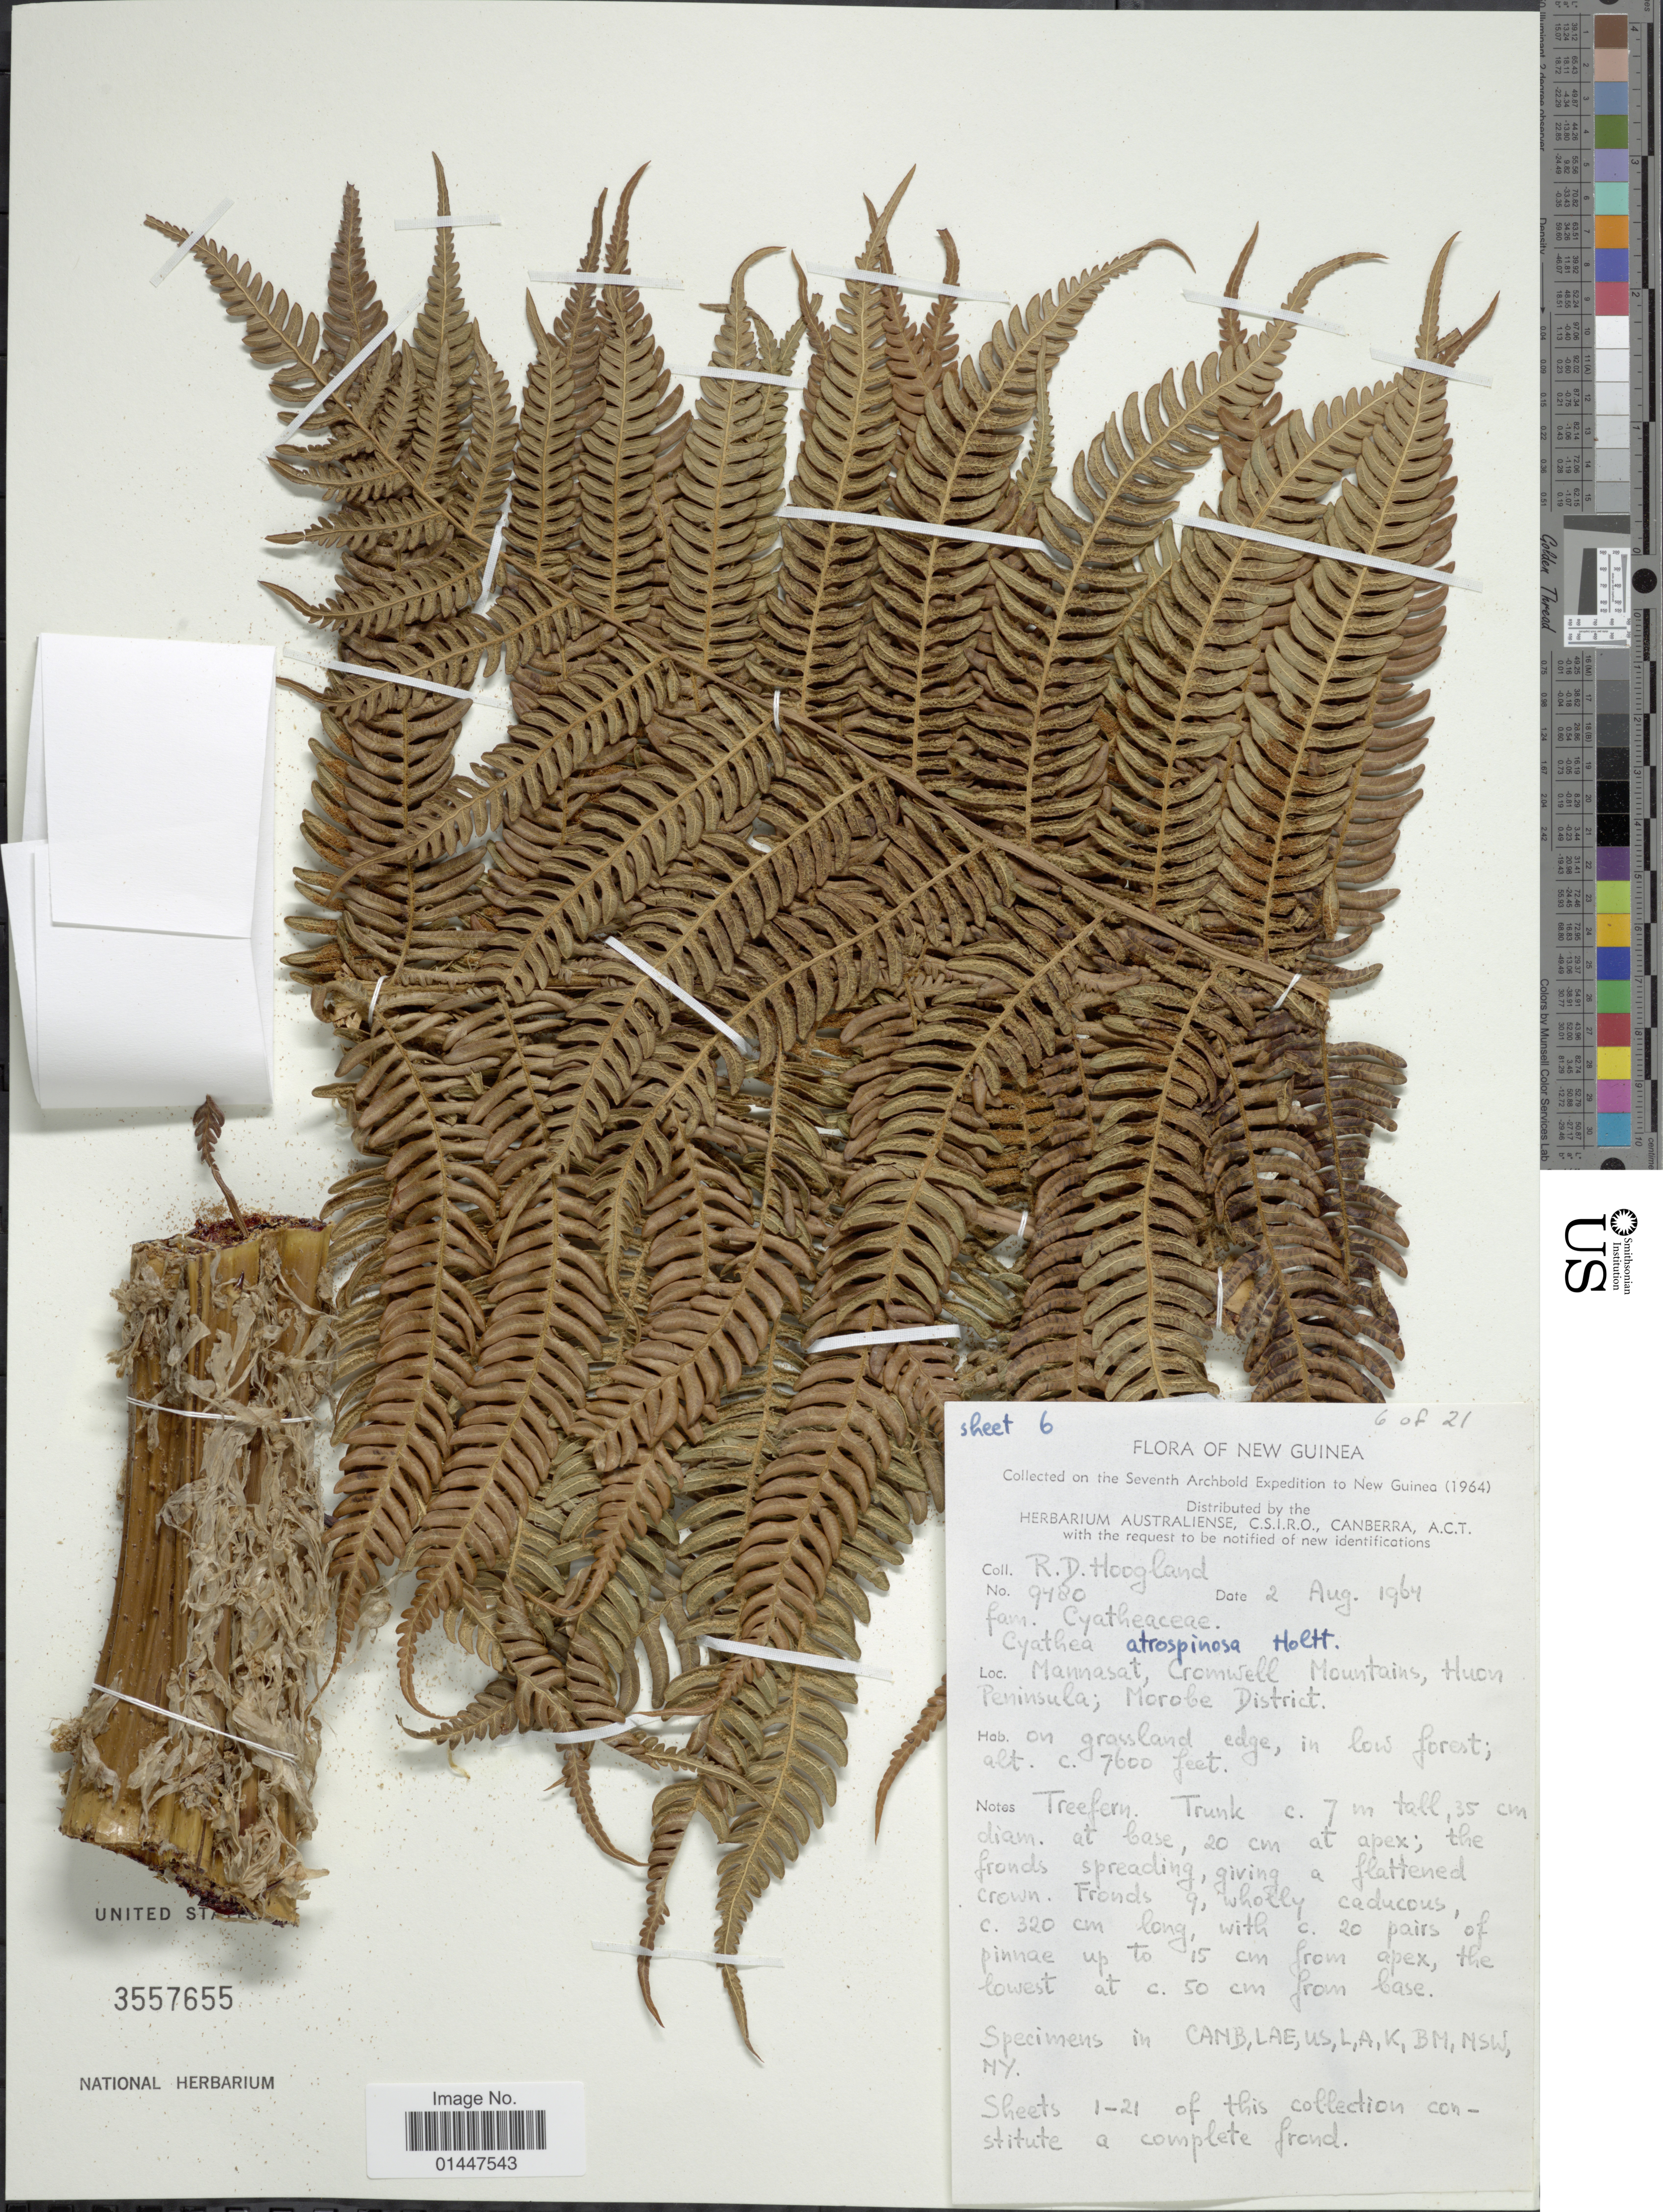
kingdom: Plantae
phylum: Tracheophyta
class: Polypodiopsida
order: Cyatheales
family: Cyatheaceae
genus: Sphaeropteris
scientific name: Sphaeropteris atrospinosa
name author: (Holttum) R.M. Tryon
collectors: R. D. Hoogland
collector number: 9480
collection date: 1964-08-02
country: Papua New Guinea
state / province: Morobe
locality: New Guinea. Mannasat, Cromwell Mountains, Huon Peninsula; Morobe District.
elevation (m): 2316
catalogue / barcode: US 3557655